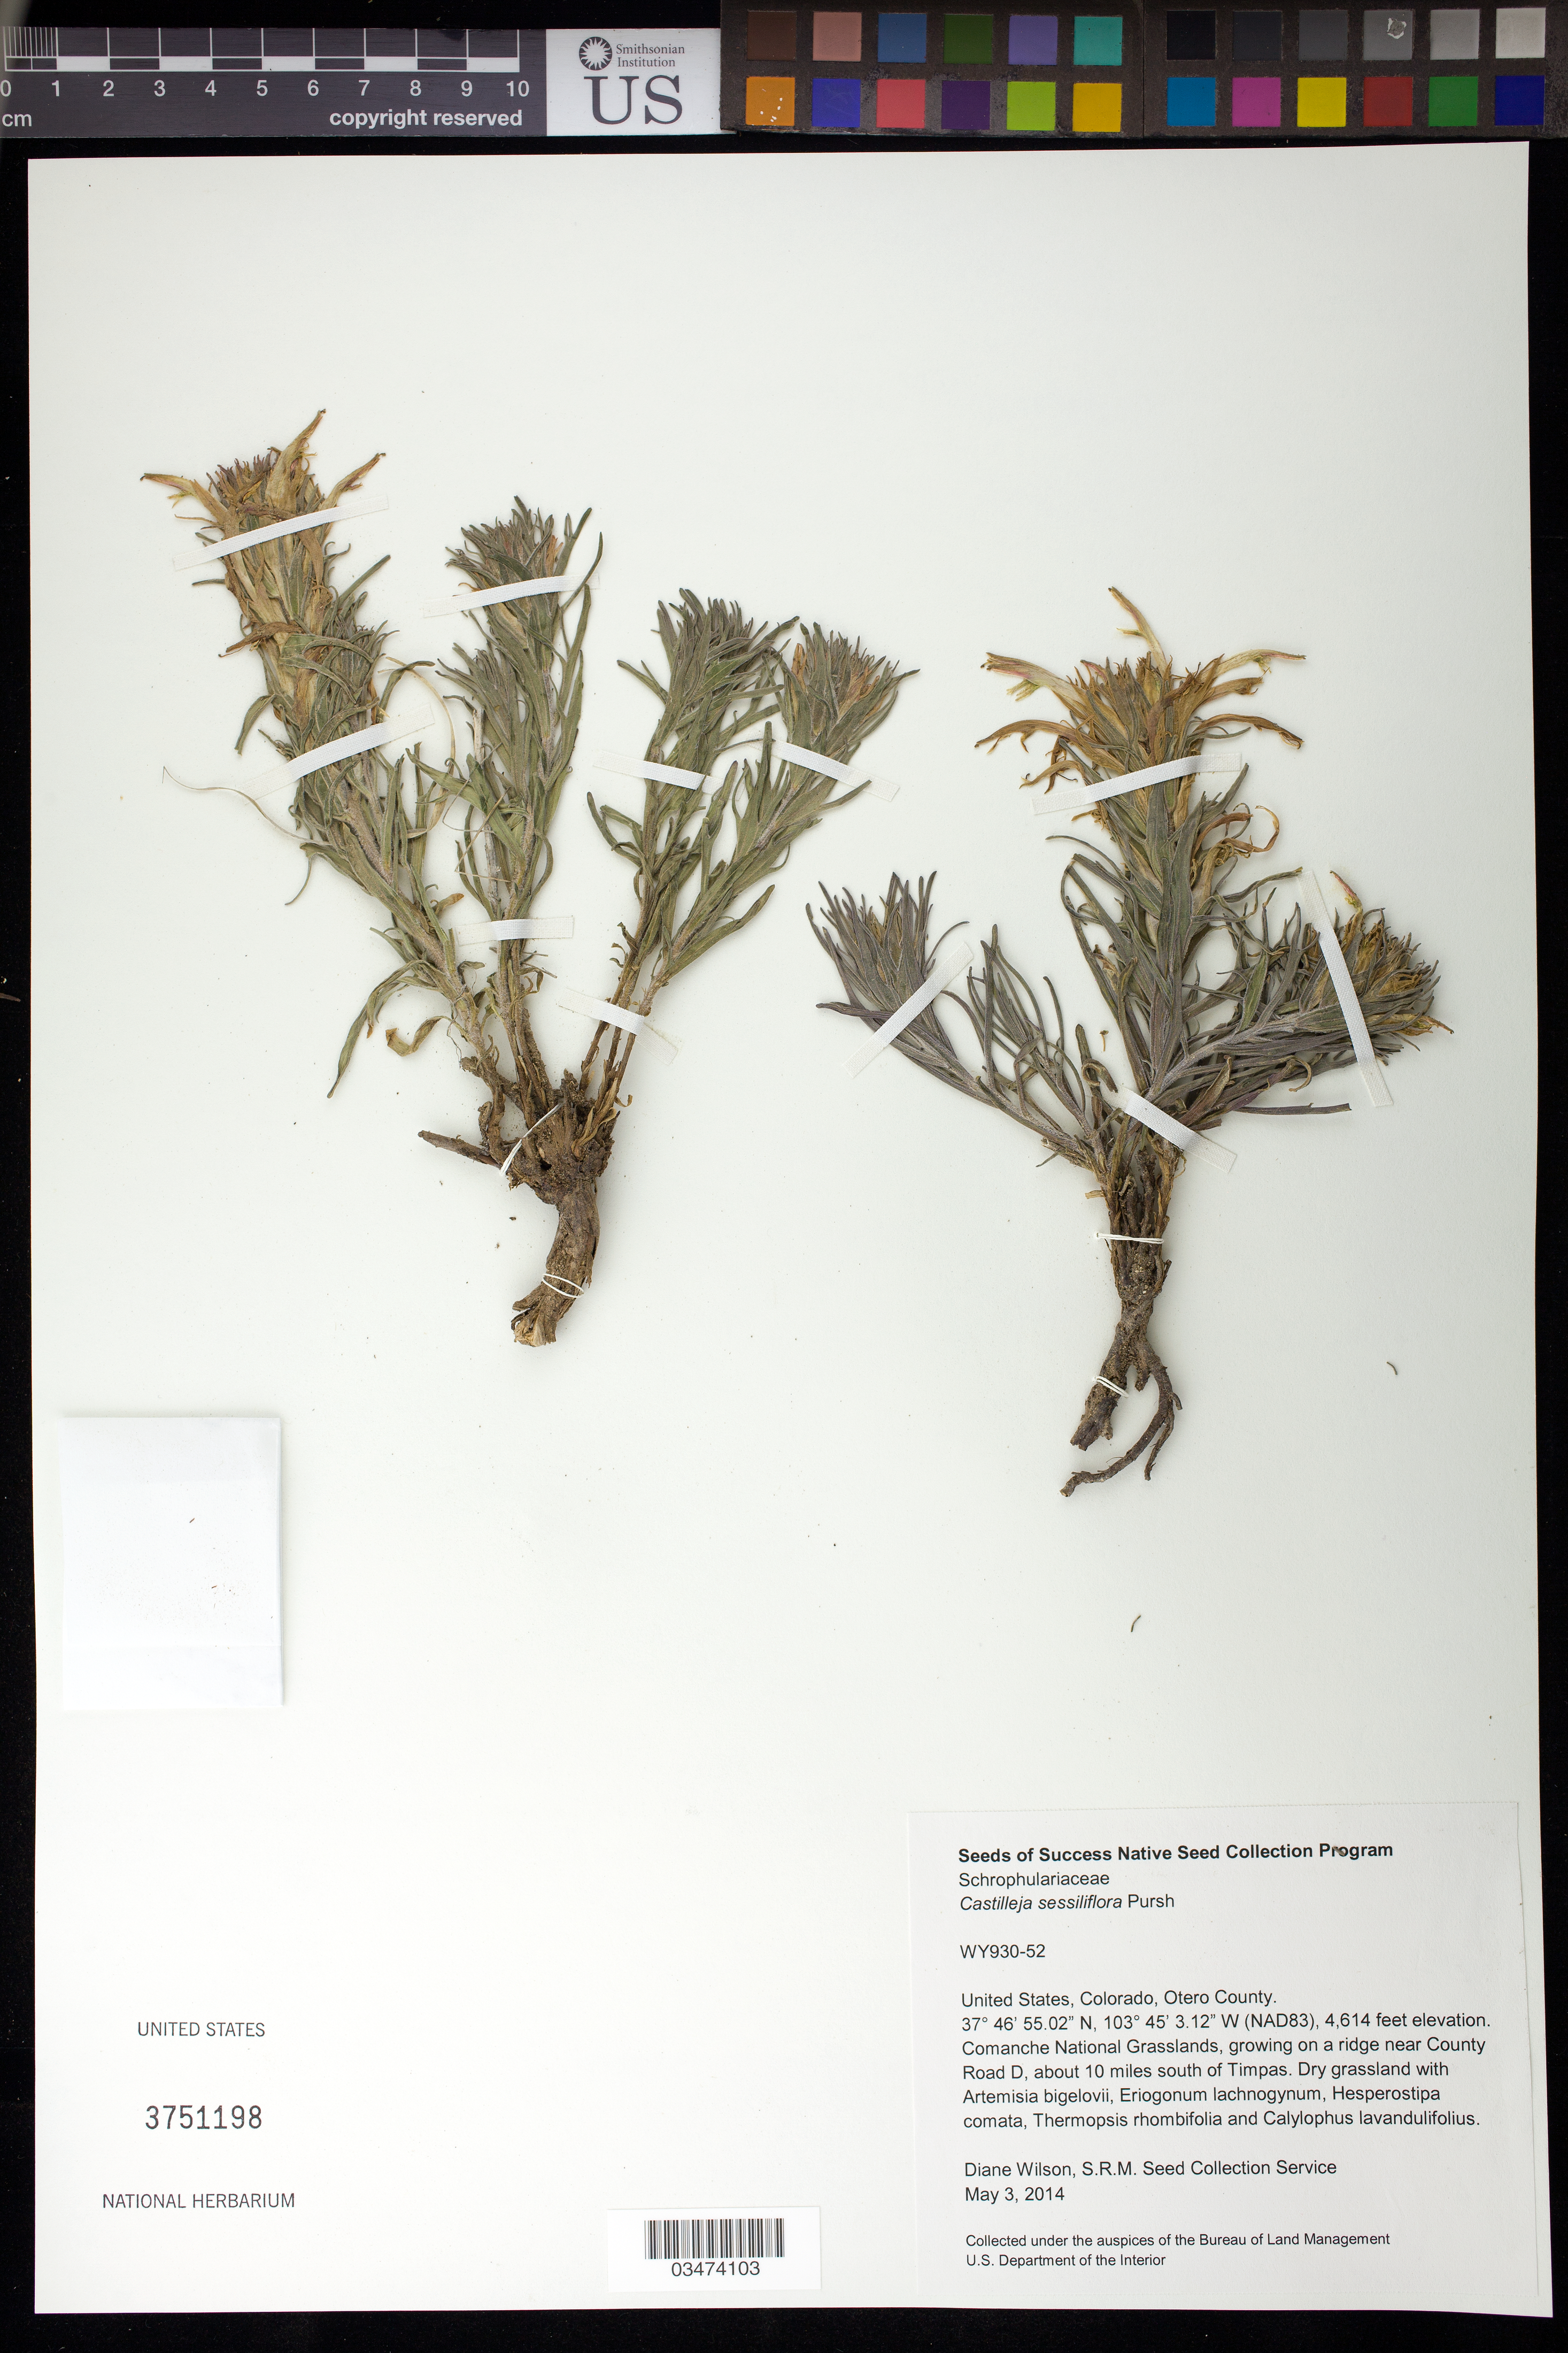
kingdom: Plantae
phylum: Tracheophyta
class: Magnoliopsida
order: Lamiales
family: Orobanchaceae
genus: Castilleja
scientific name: Castilleja sessiliflora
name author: Pursh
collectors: D. Wilson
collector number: WY930-52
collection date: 2014-05-03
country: United States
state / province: Colorado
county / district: Otero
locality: Comanche National Grasslands. Ridge near County Rd. D, about 10 miles S of Timpas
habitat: Dry grassland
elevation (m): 1406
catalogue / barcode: US 3751198